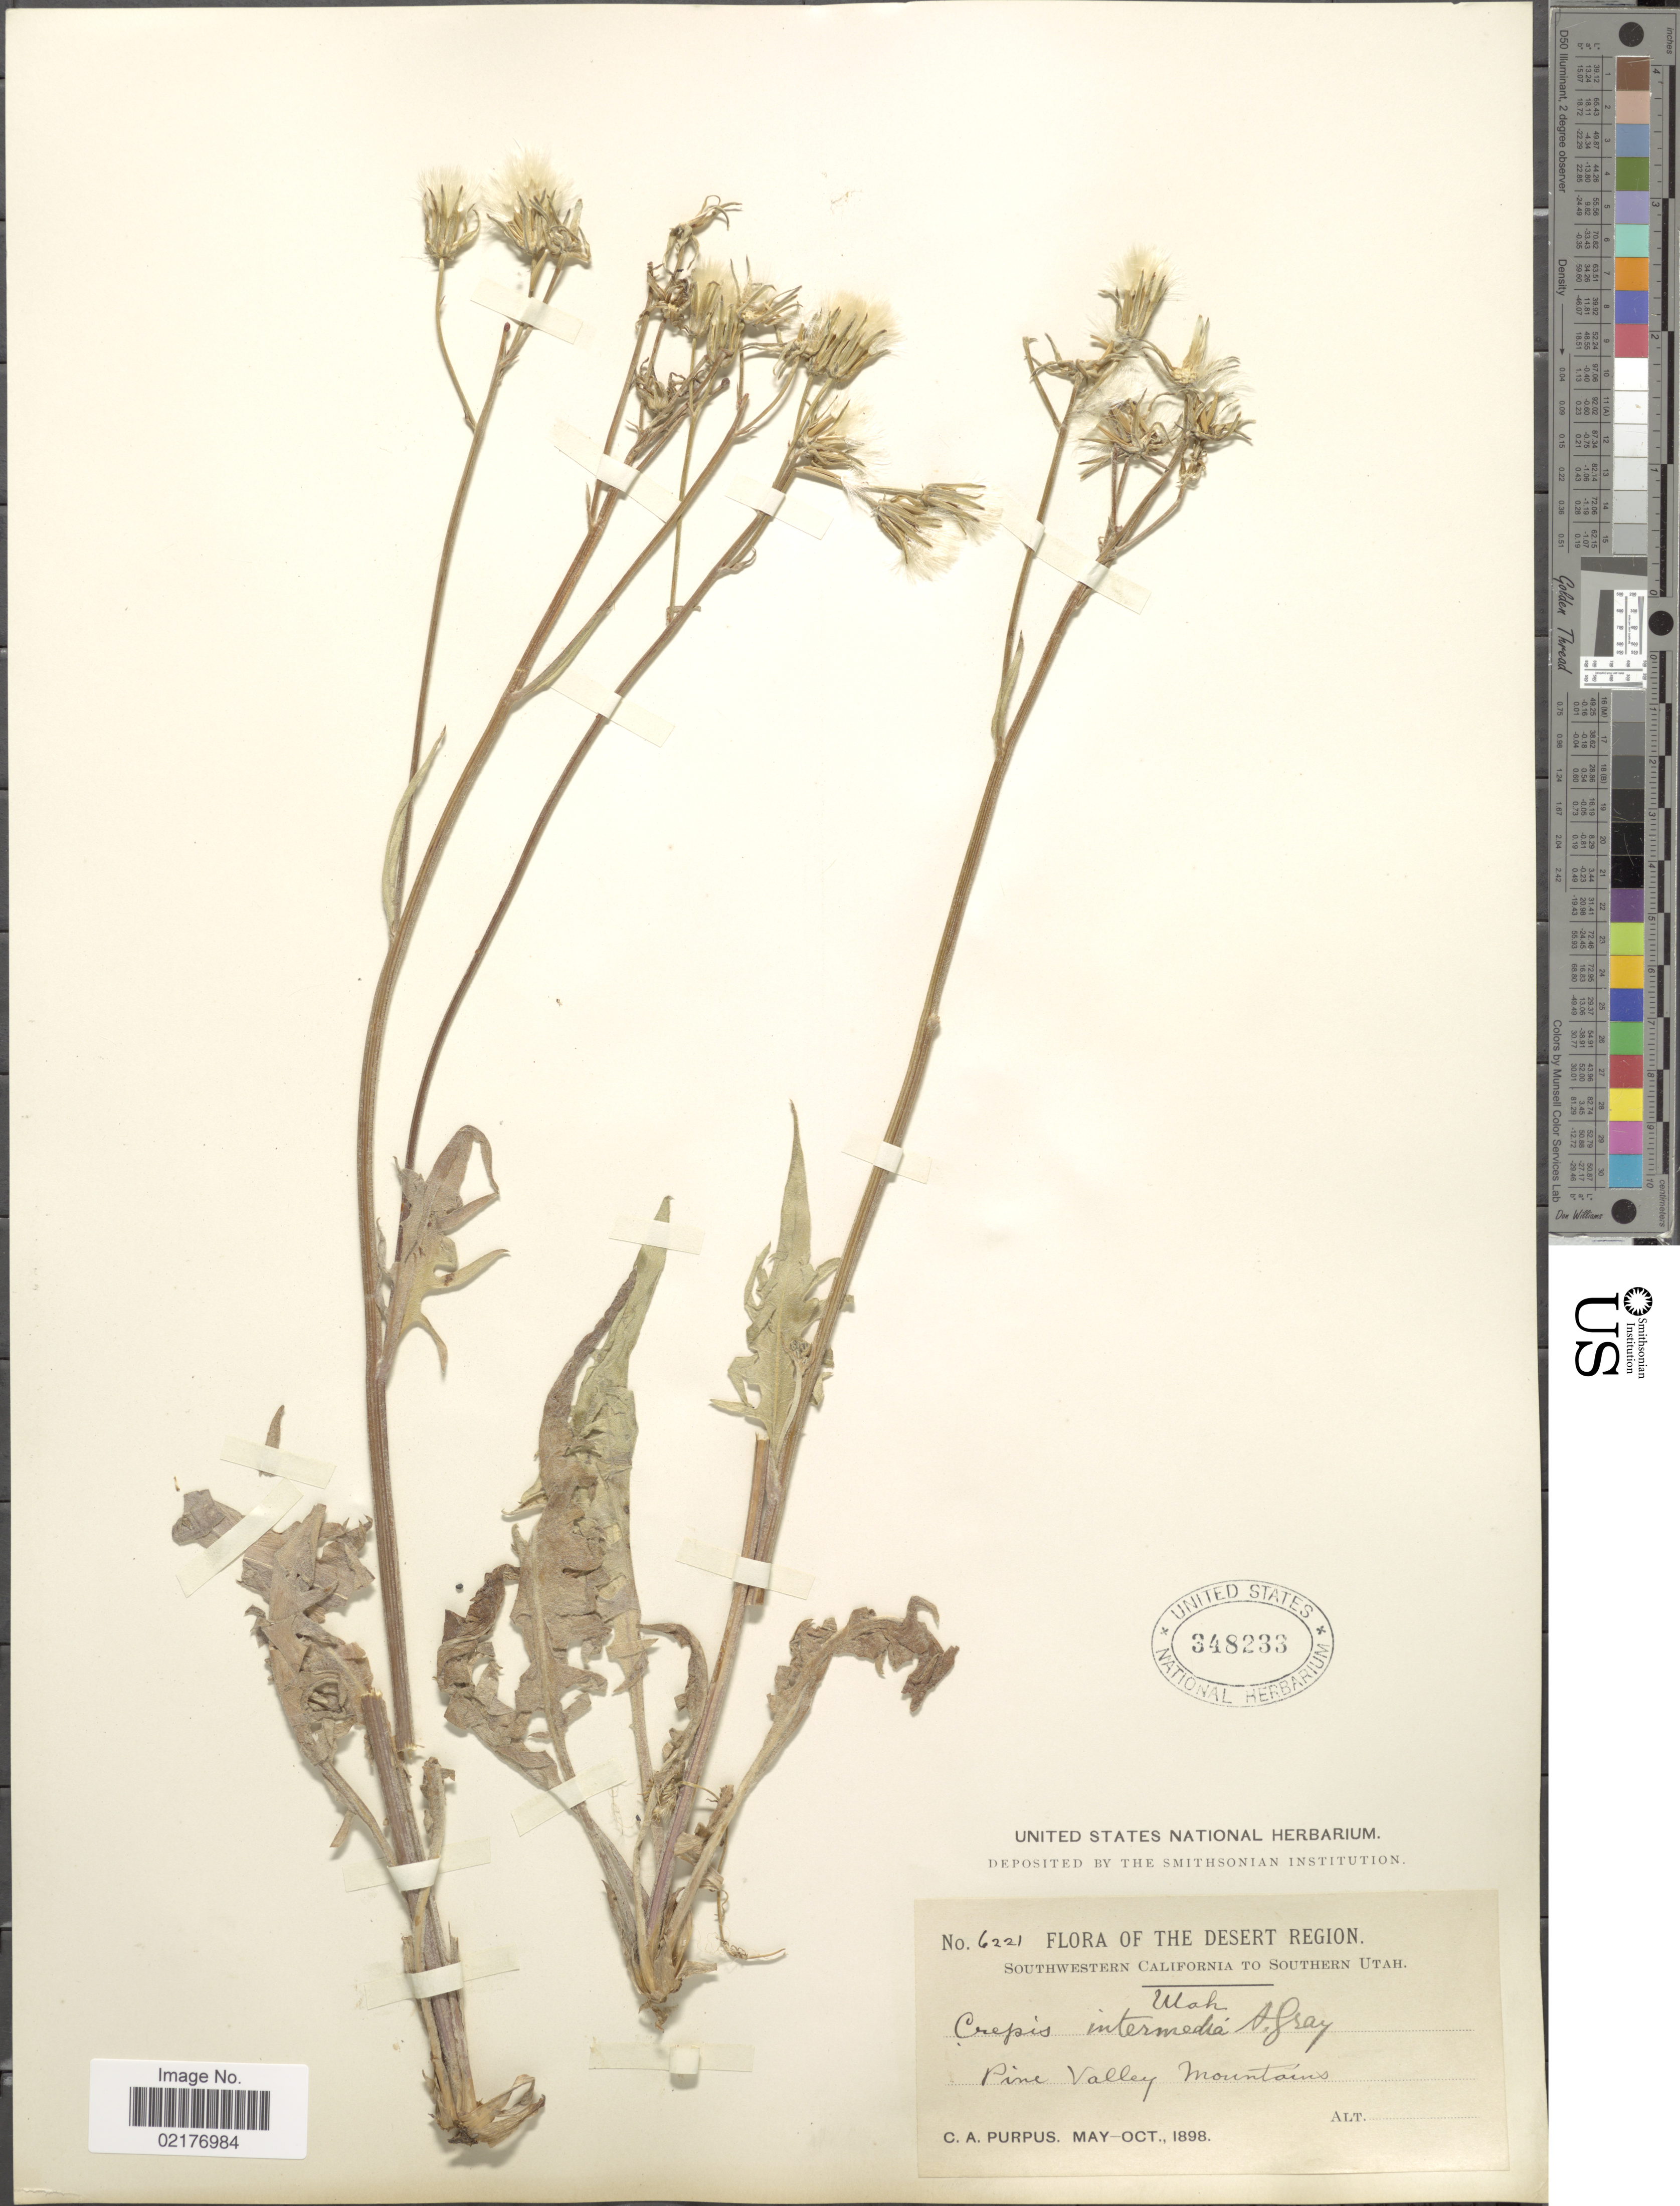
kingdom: Plantae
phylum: Tracheophyta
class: Magnoliopsida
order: Asterales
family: Asteraceae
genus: Crepis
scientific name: Crepis intermedia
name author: A. Gray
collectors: C. A. Purpus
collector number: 6221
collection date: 1898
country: United States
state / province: Utah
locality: Pine Valley Mountains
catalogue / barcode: US 348233